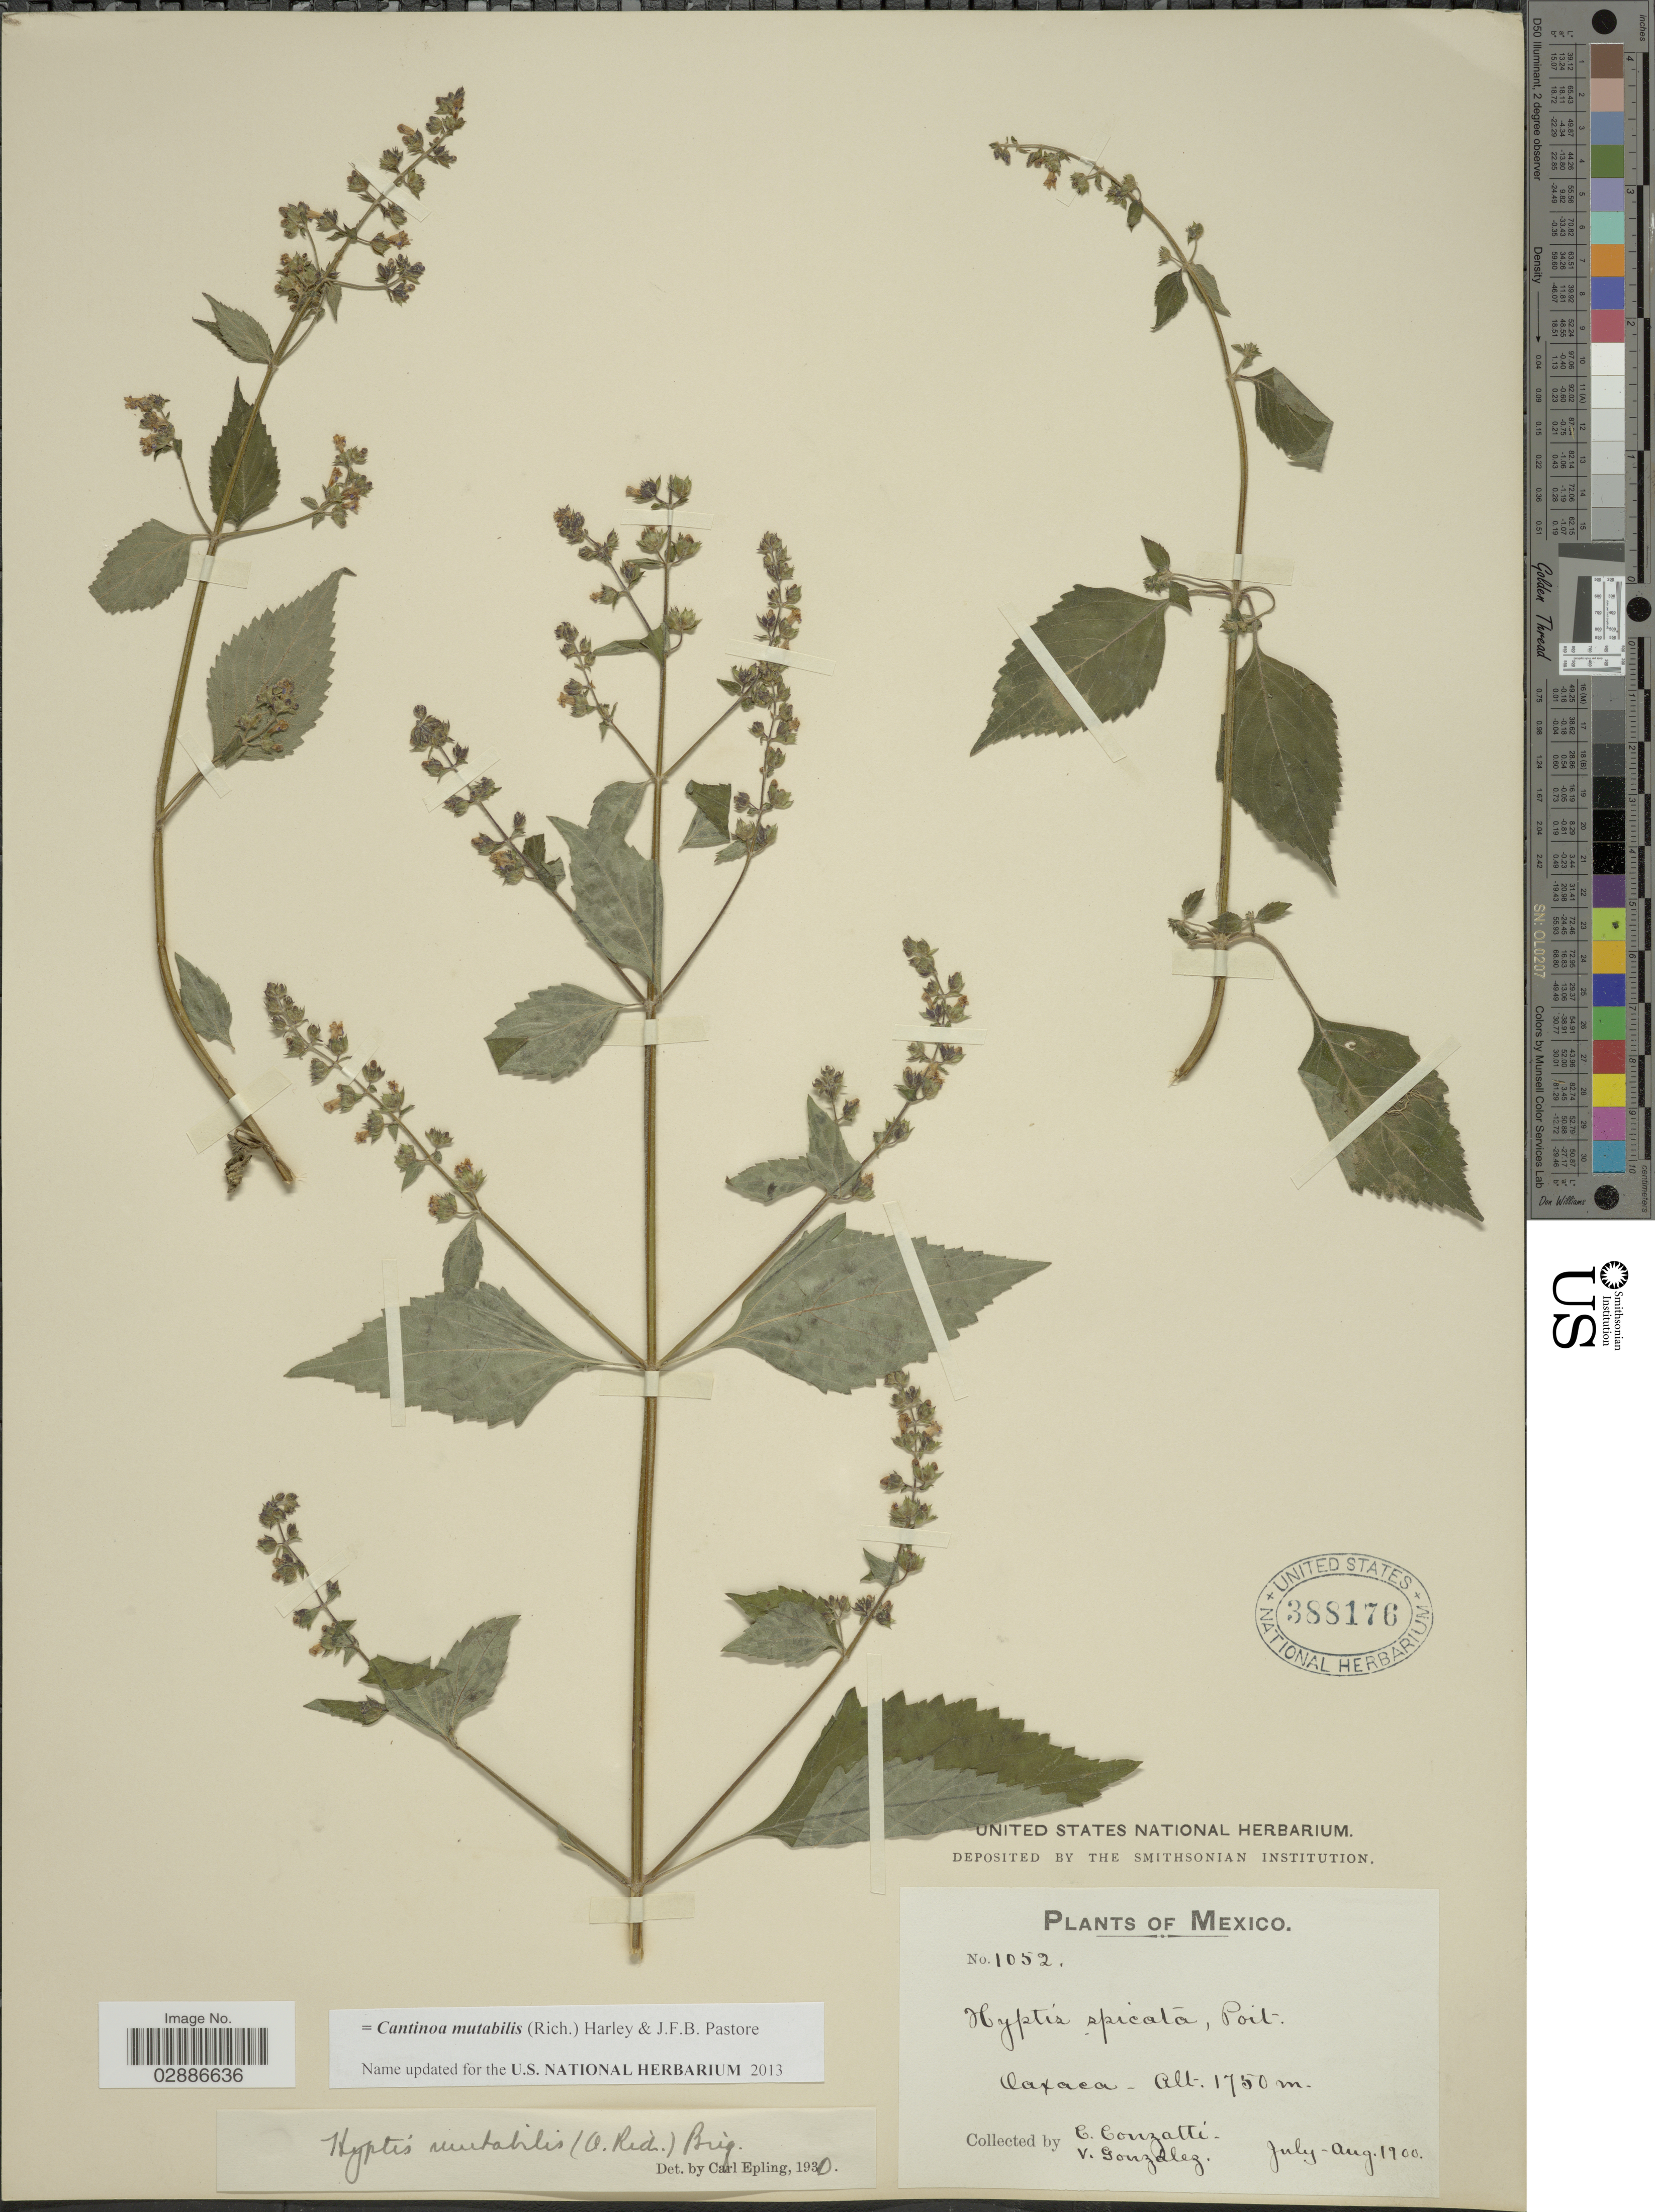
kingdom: Plantae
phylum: Tracheophyta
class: Magnoliopsida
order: Lamiales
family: Lamiaceae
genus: Cantinoa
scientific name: Cantinoa mutabilis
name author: (Epling) Harley & J.F.B. Pastore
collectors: C. Conzatti & V. González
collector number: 1052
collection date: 1900-07/1900-08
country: Mexico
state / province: Oaxaca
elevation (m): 1750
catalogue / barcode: US 388176